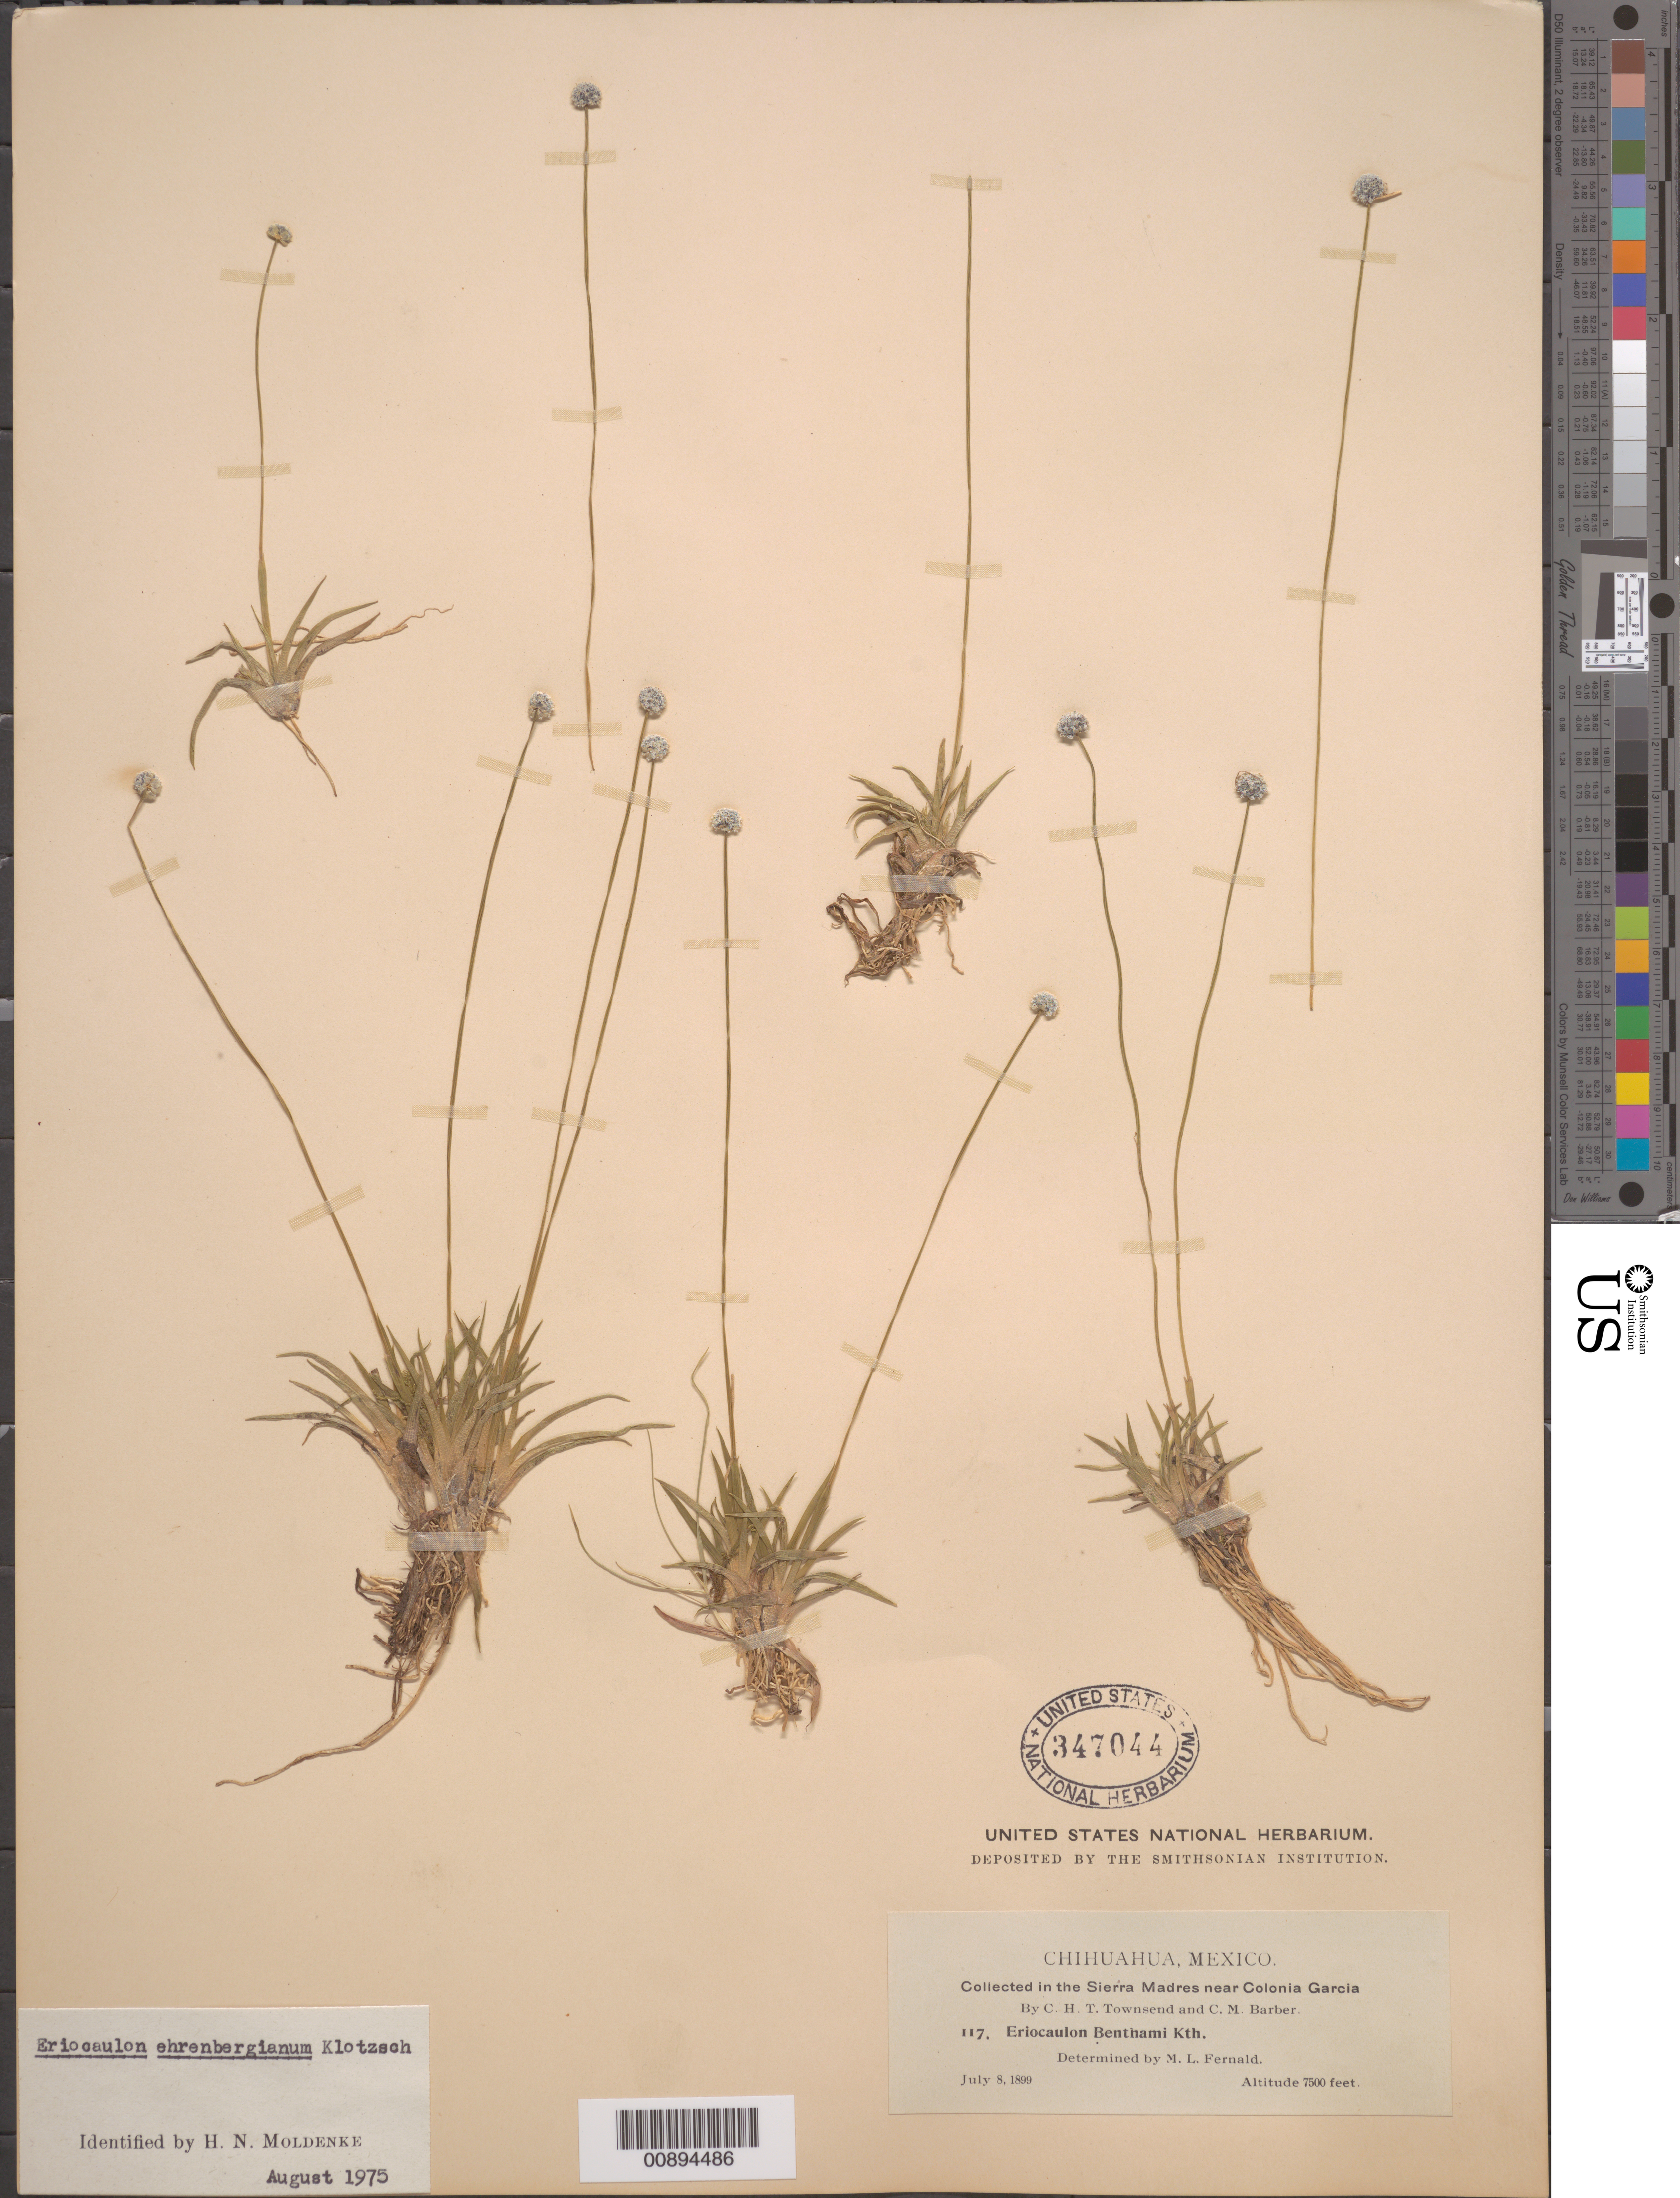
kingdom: Plantae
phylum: Tracheophyta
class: Liliopsida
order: Poales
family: Eriocaulaceae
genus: Eriocaulon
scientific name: Eriocaulon ehrenbergianum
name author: Klotzsch ex Körn. in Mart.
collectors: C. H. T. Townsend & C. Barber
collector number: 117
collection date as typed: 08 Jul 1899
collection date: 1899-07-08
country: Mexico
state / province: Chihuahua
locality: Sierra Madre near Colonia García, Chihuahua.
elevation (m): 2286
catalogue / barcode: US 347044